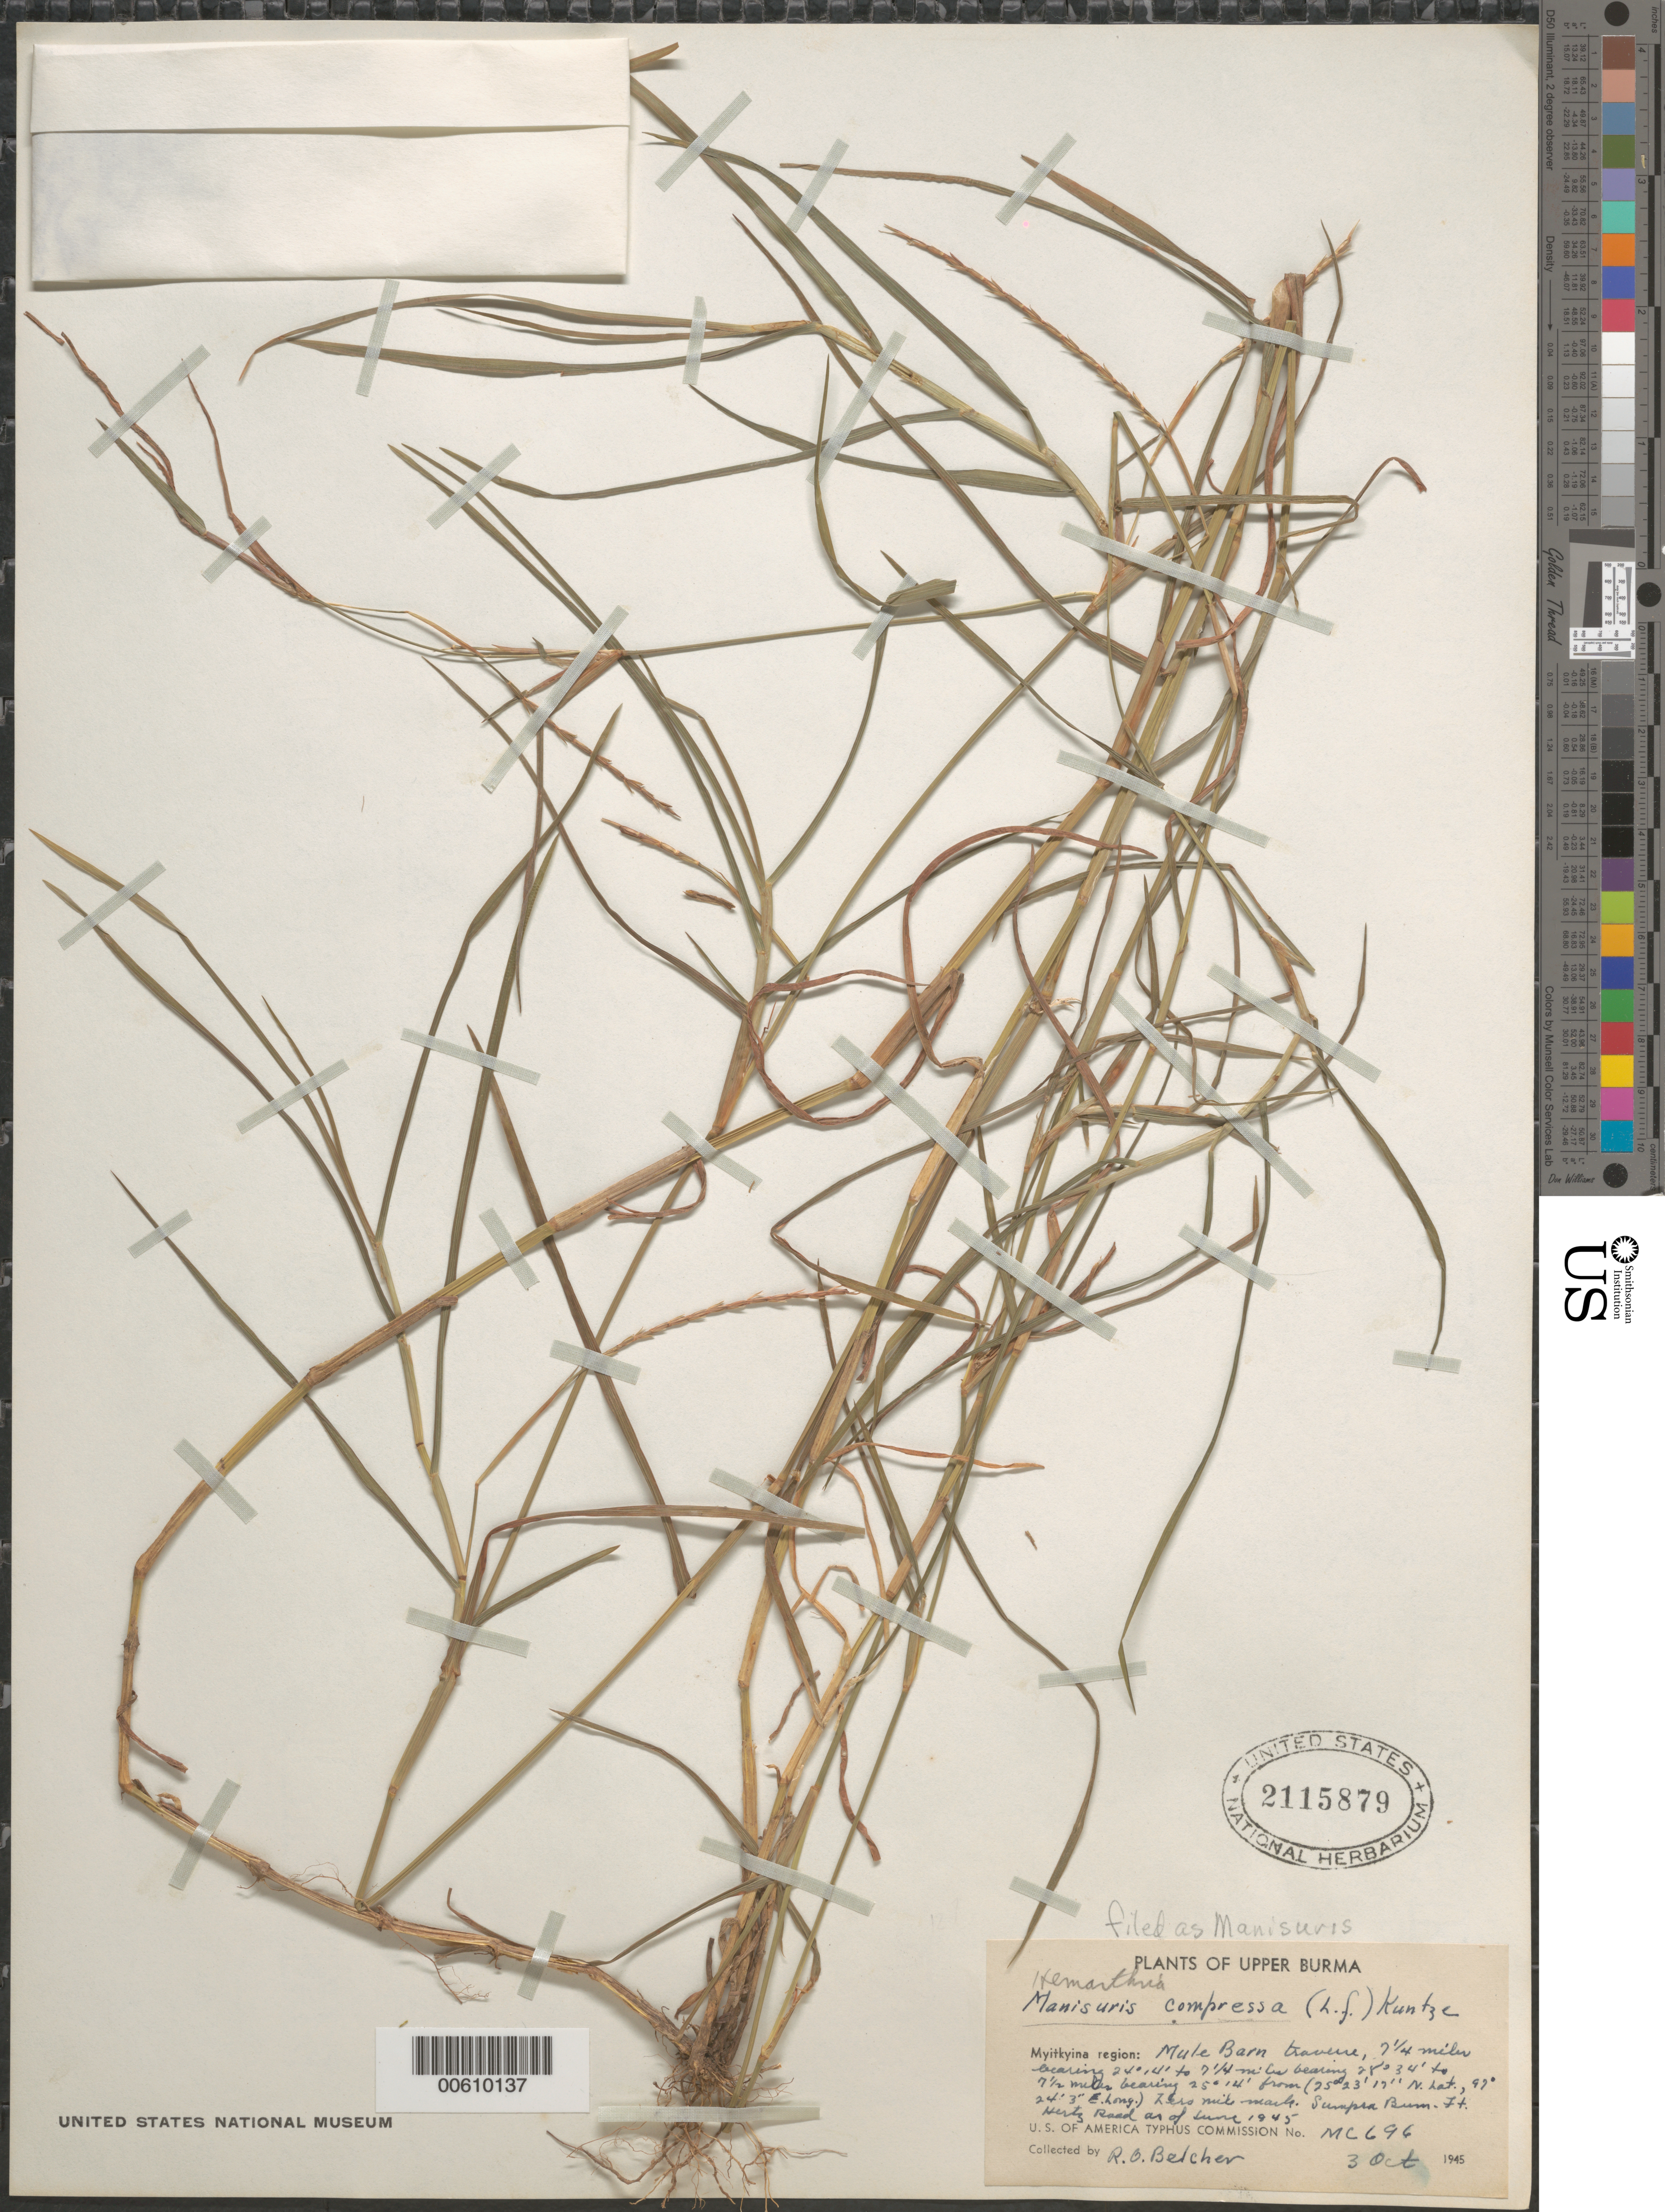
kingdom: Plantae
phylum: Tracheophyta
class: Liliopsida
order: Poales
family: Poaceae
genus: Hemarthria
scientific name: Hemarthria compressa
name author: (L.) R. Br.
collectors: R. Belcher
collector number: MC 696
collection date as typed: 03 Oct 1945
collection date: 1945-10-03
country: Myanmar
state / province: Kachin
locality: Myitkyina, Mule Barn, Sumpra Bum-Fort Hertz Road, Upper Burma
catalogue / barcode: US 2115879